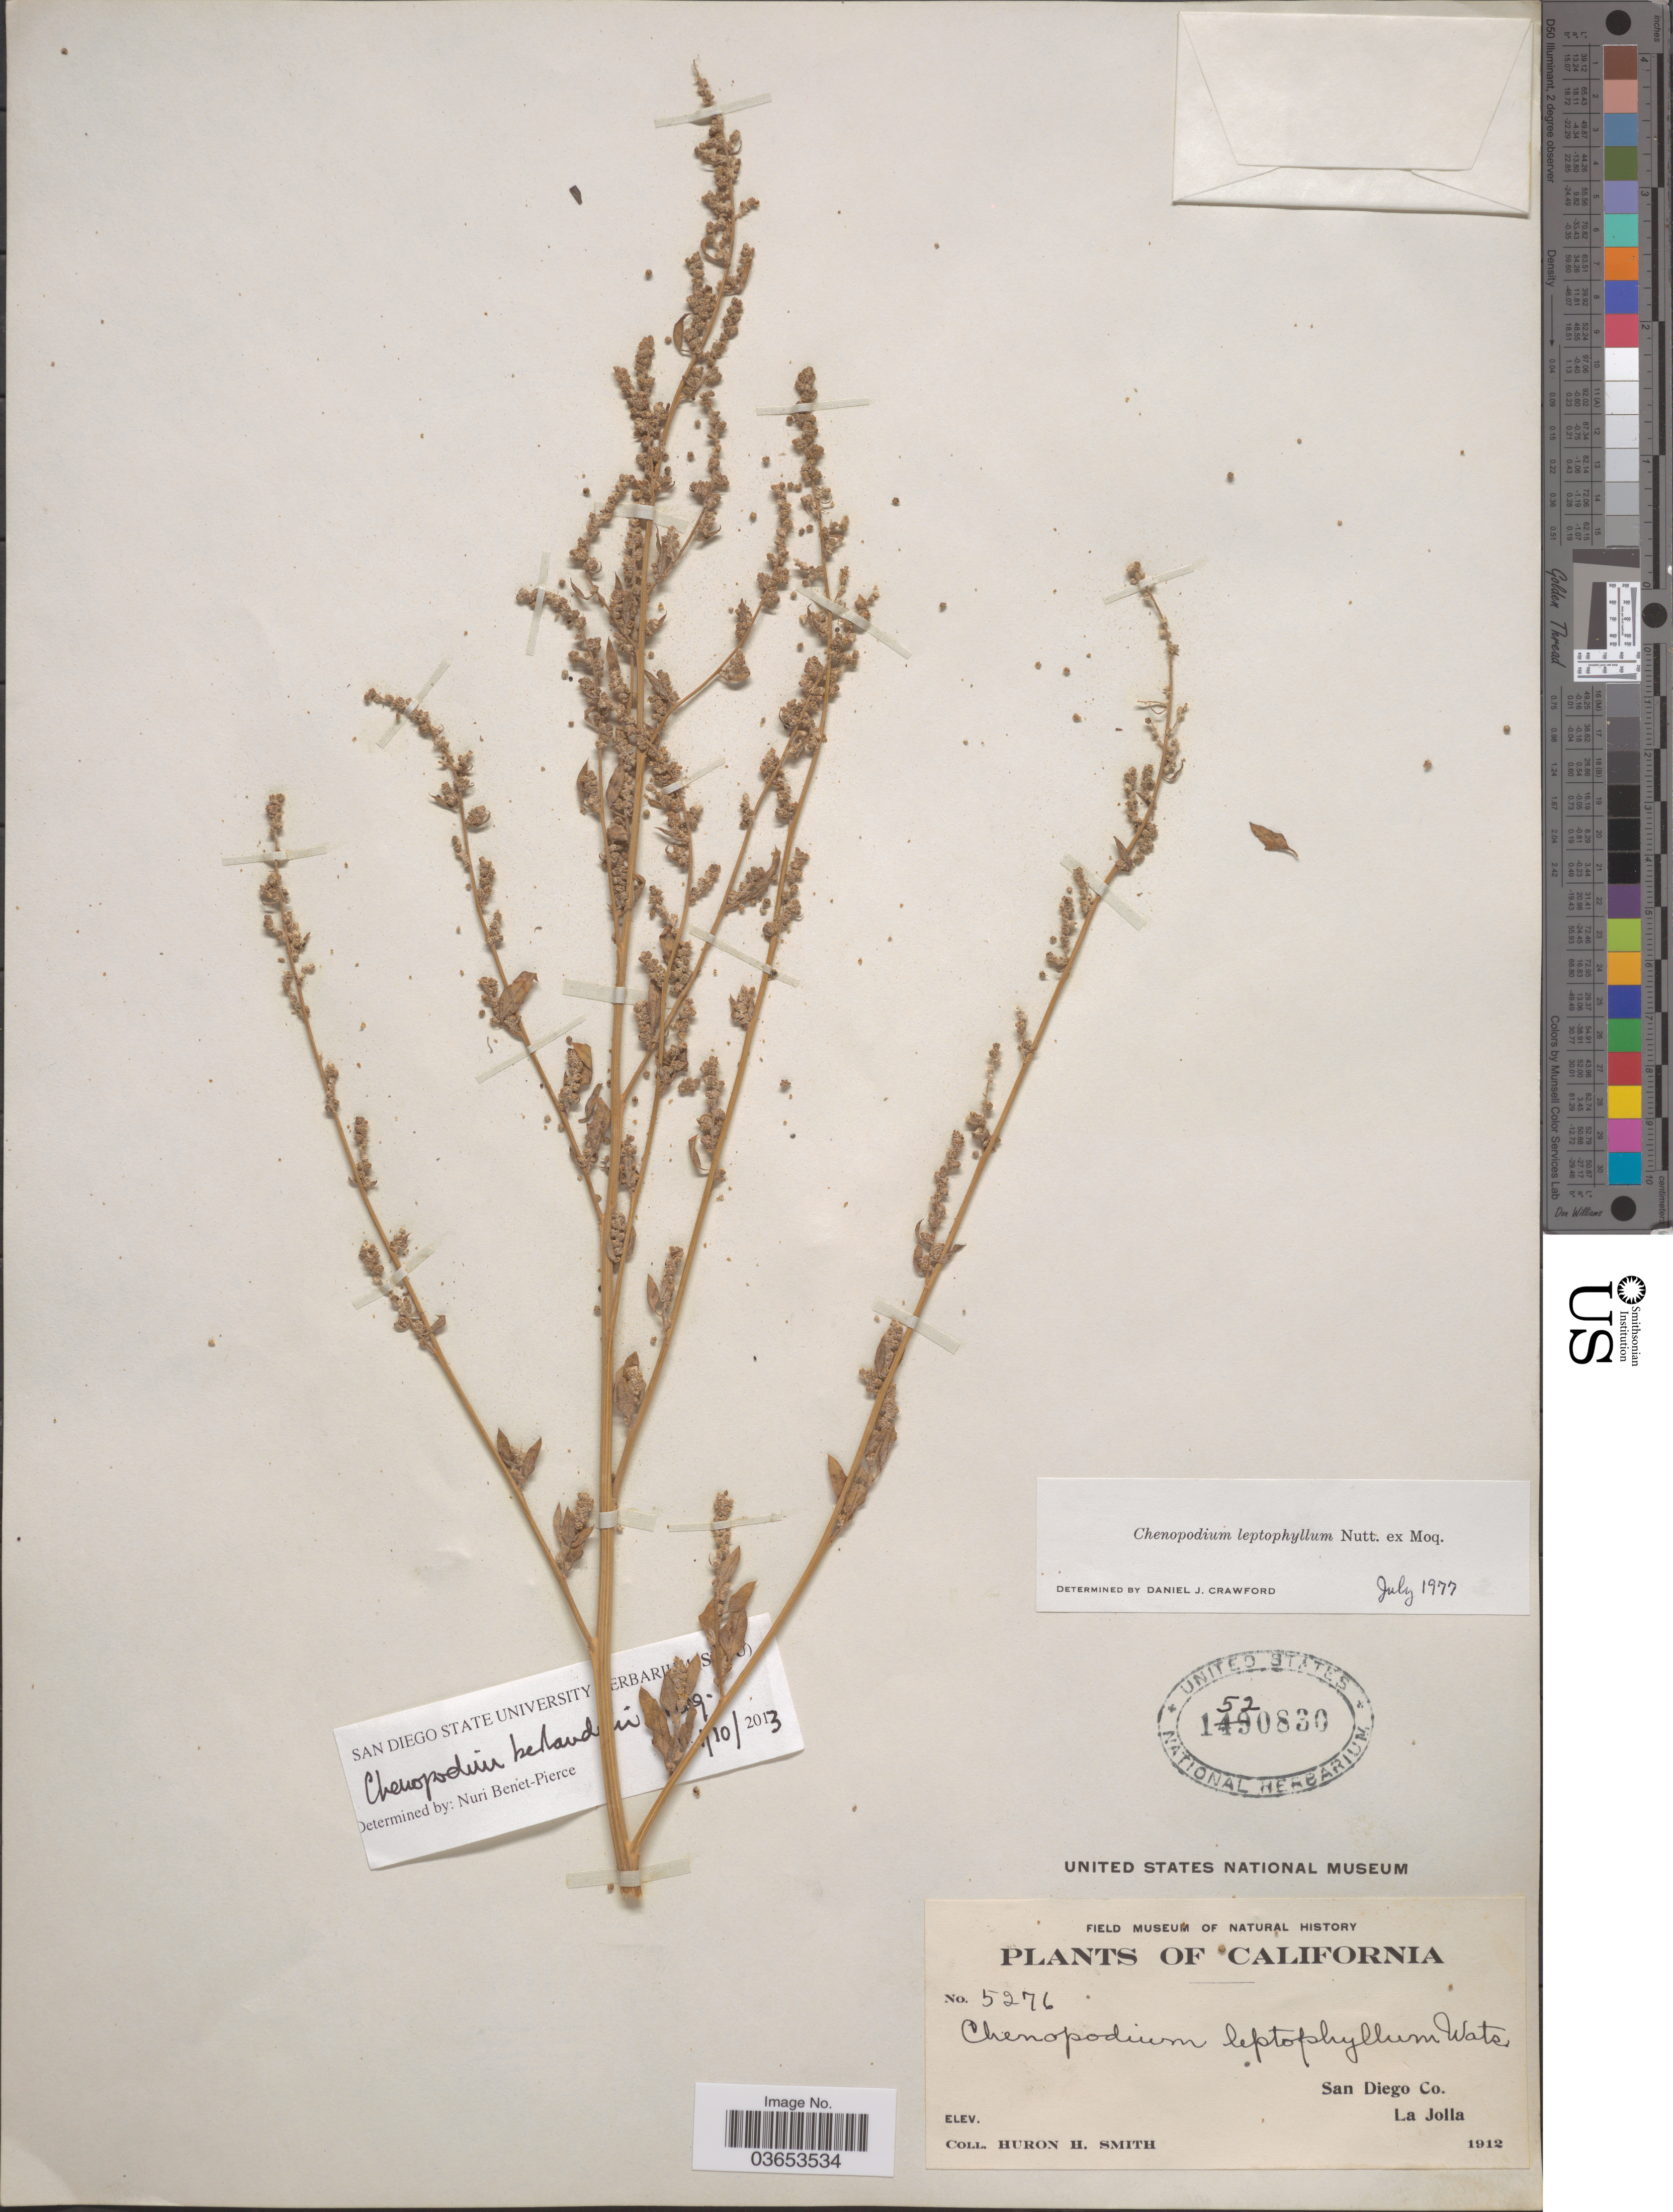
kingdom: Plantae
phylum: Tracheophyta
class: Magnoliopsida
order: Caryophyllales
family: Amaranthaceae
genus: Chenopodium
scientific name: Chenopodium leptophyllum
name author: (Moq.) Nutt. ex S. Watson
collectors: Huron H. Smith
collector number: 5276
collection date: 1912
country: United States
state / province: California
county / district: San Diego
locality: San Diego Co. La Jolla.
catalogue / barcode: US 1520830